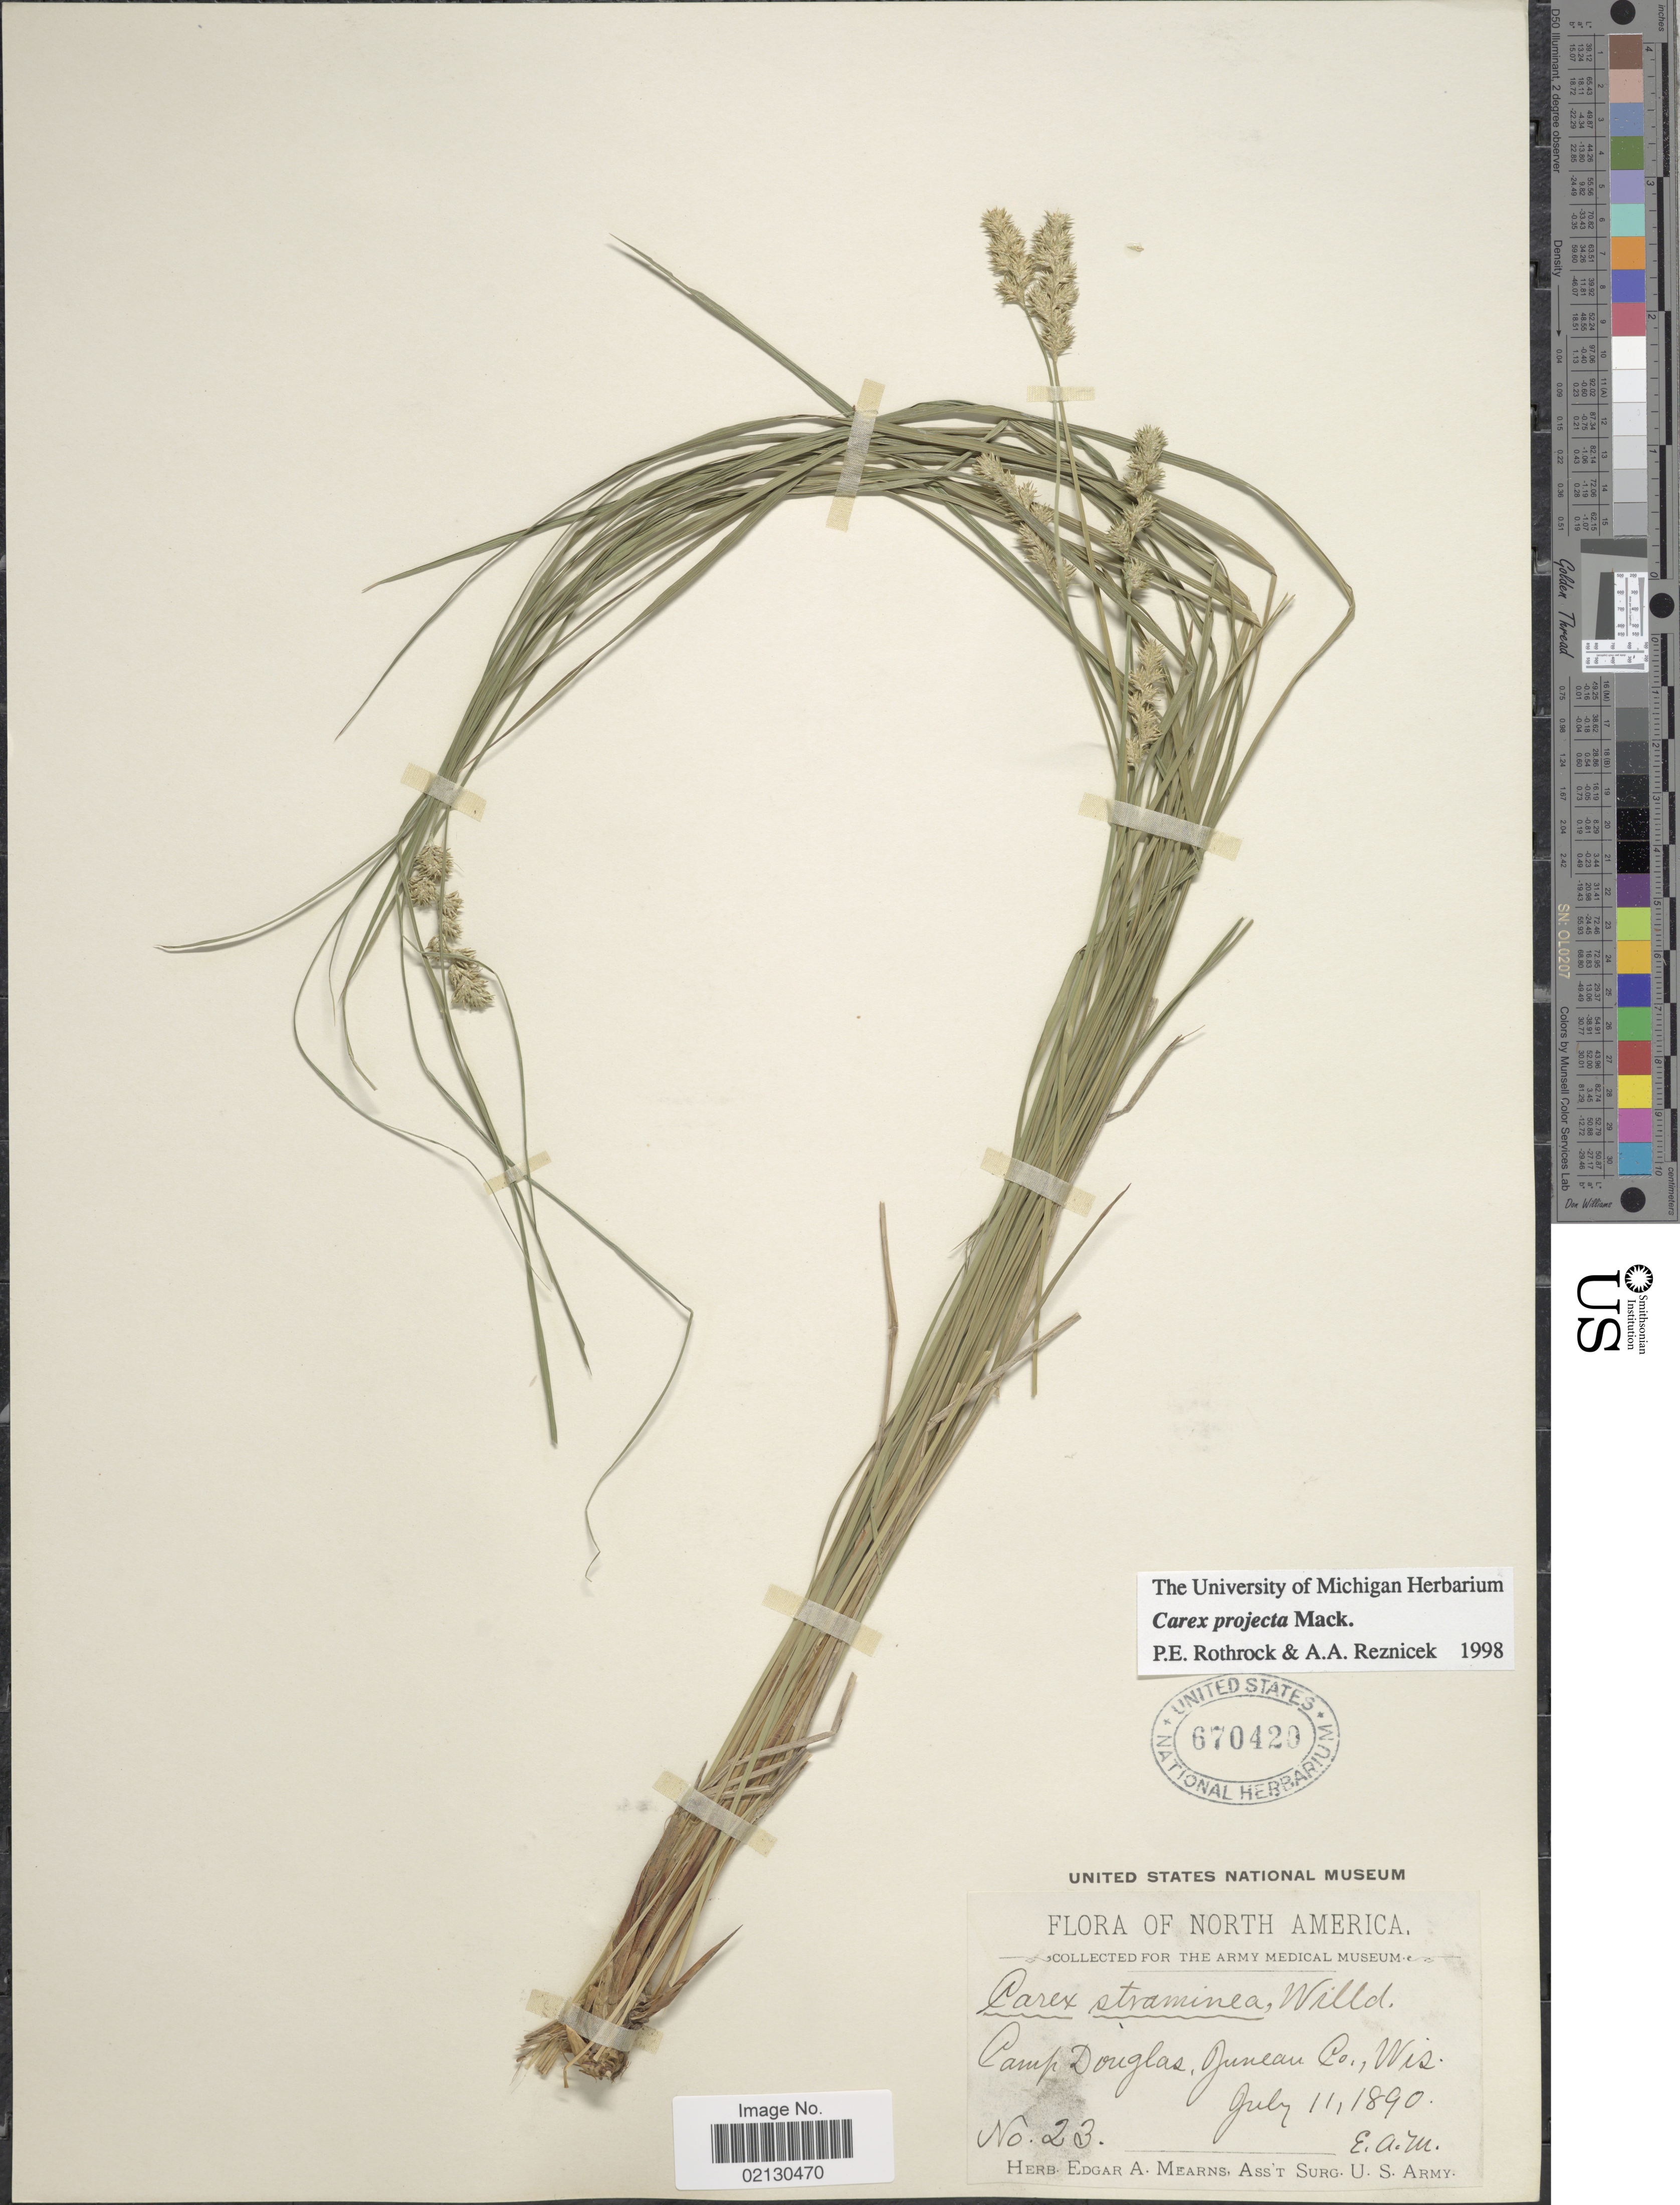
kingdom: Plantae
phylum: Tracheophyta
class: Liliopsida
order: Poales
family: Cyperaceae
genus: Carex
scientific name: Carex projecta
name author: Mack.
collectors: E. A. Mearns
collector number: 23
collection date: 1890-07-11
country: United States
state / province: Wisconsin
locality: Camp Douglas, Juneau Co.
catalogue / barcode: US 670420